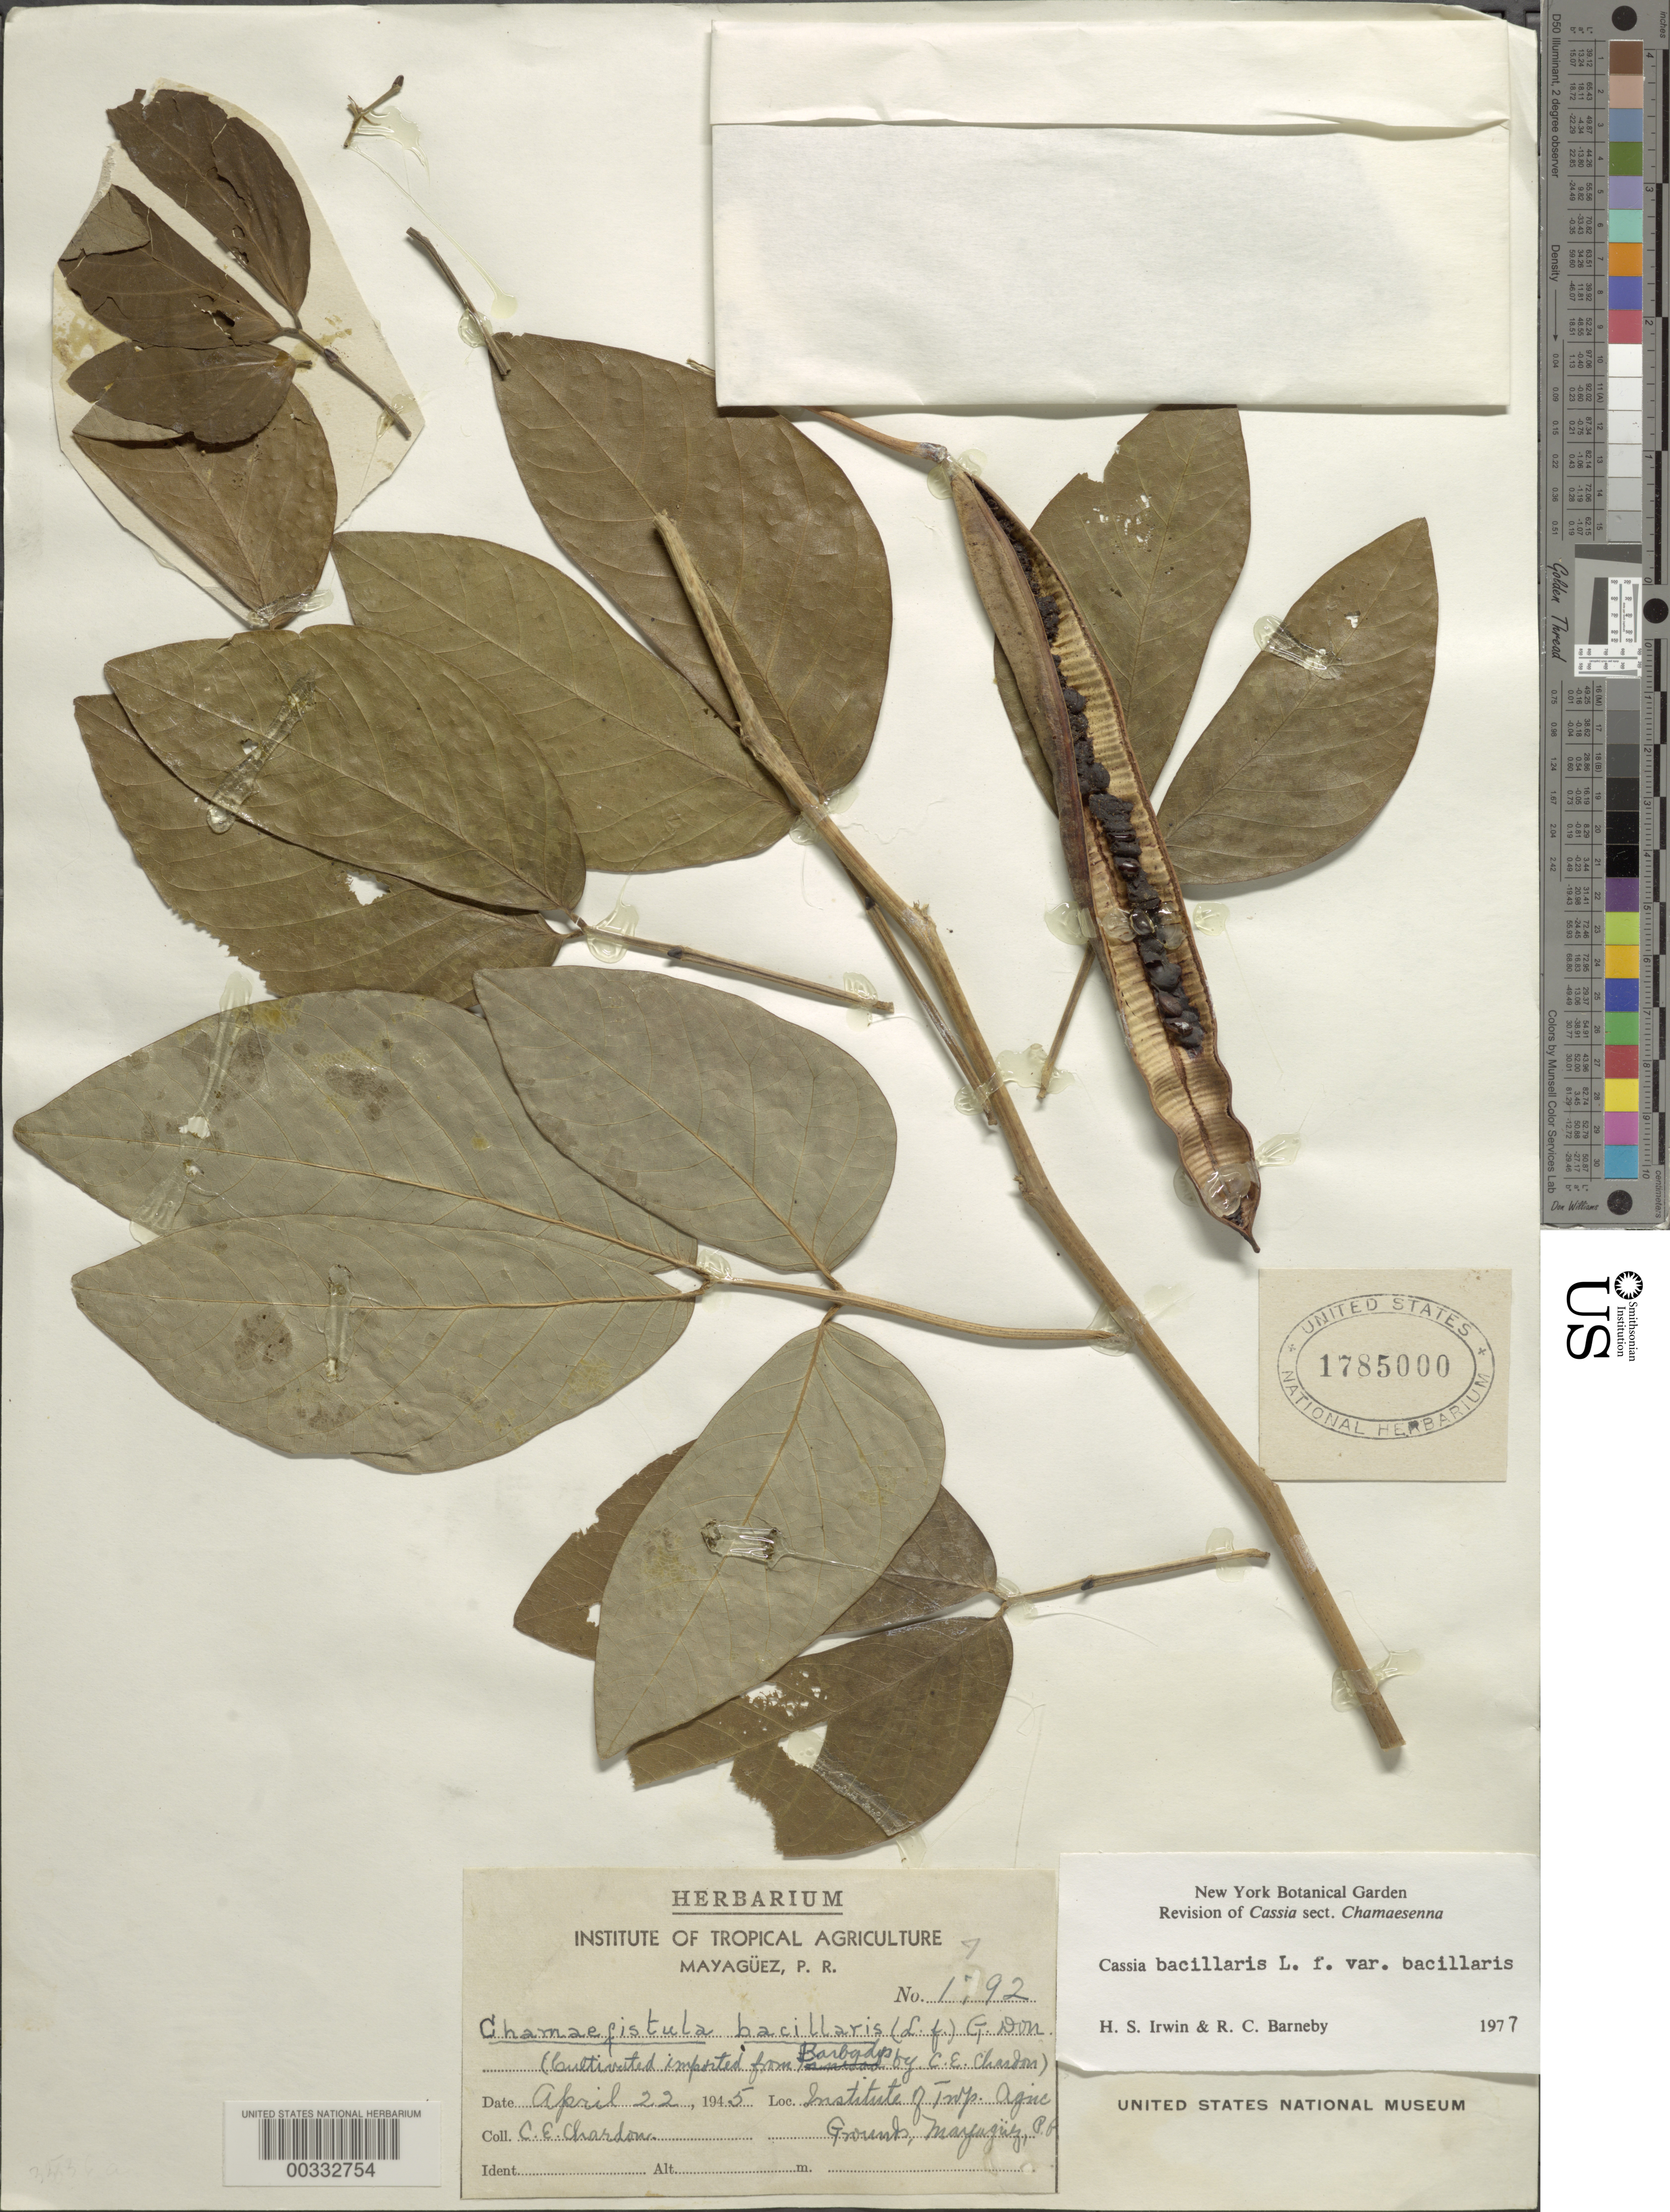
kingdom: Plantae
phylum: Tracheophyta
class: Magnoliopsida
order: Fabales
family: Fabaceae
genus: Senna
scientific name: Senna bacillaris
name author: (L. f.) H.S. Irwin & Barneby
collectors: C. E. Chardón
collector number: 1:92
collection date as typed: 22 Apr 1945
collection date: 1945-04-22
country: Puerto Rico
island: Greater Antilles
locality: Institute of tropical agriculture grounds, mayaguez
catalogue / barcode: US 1785000